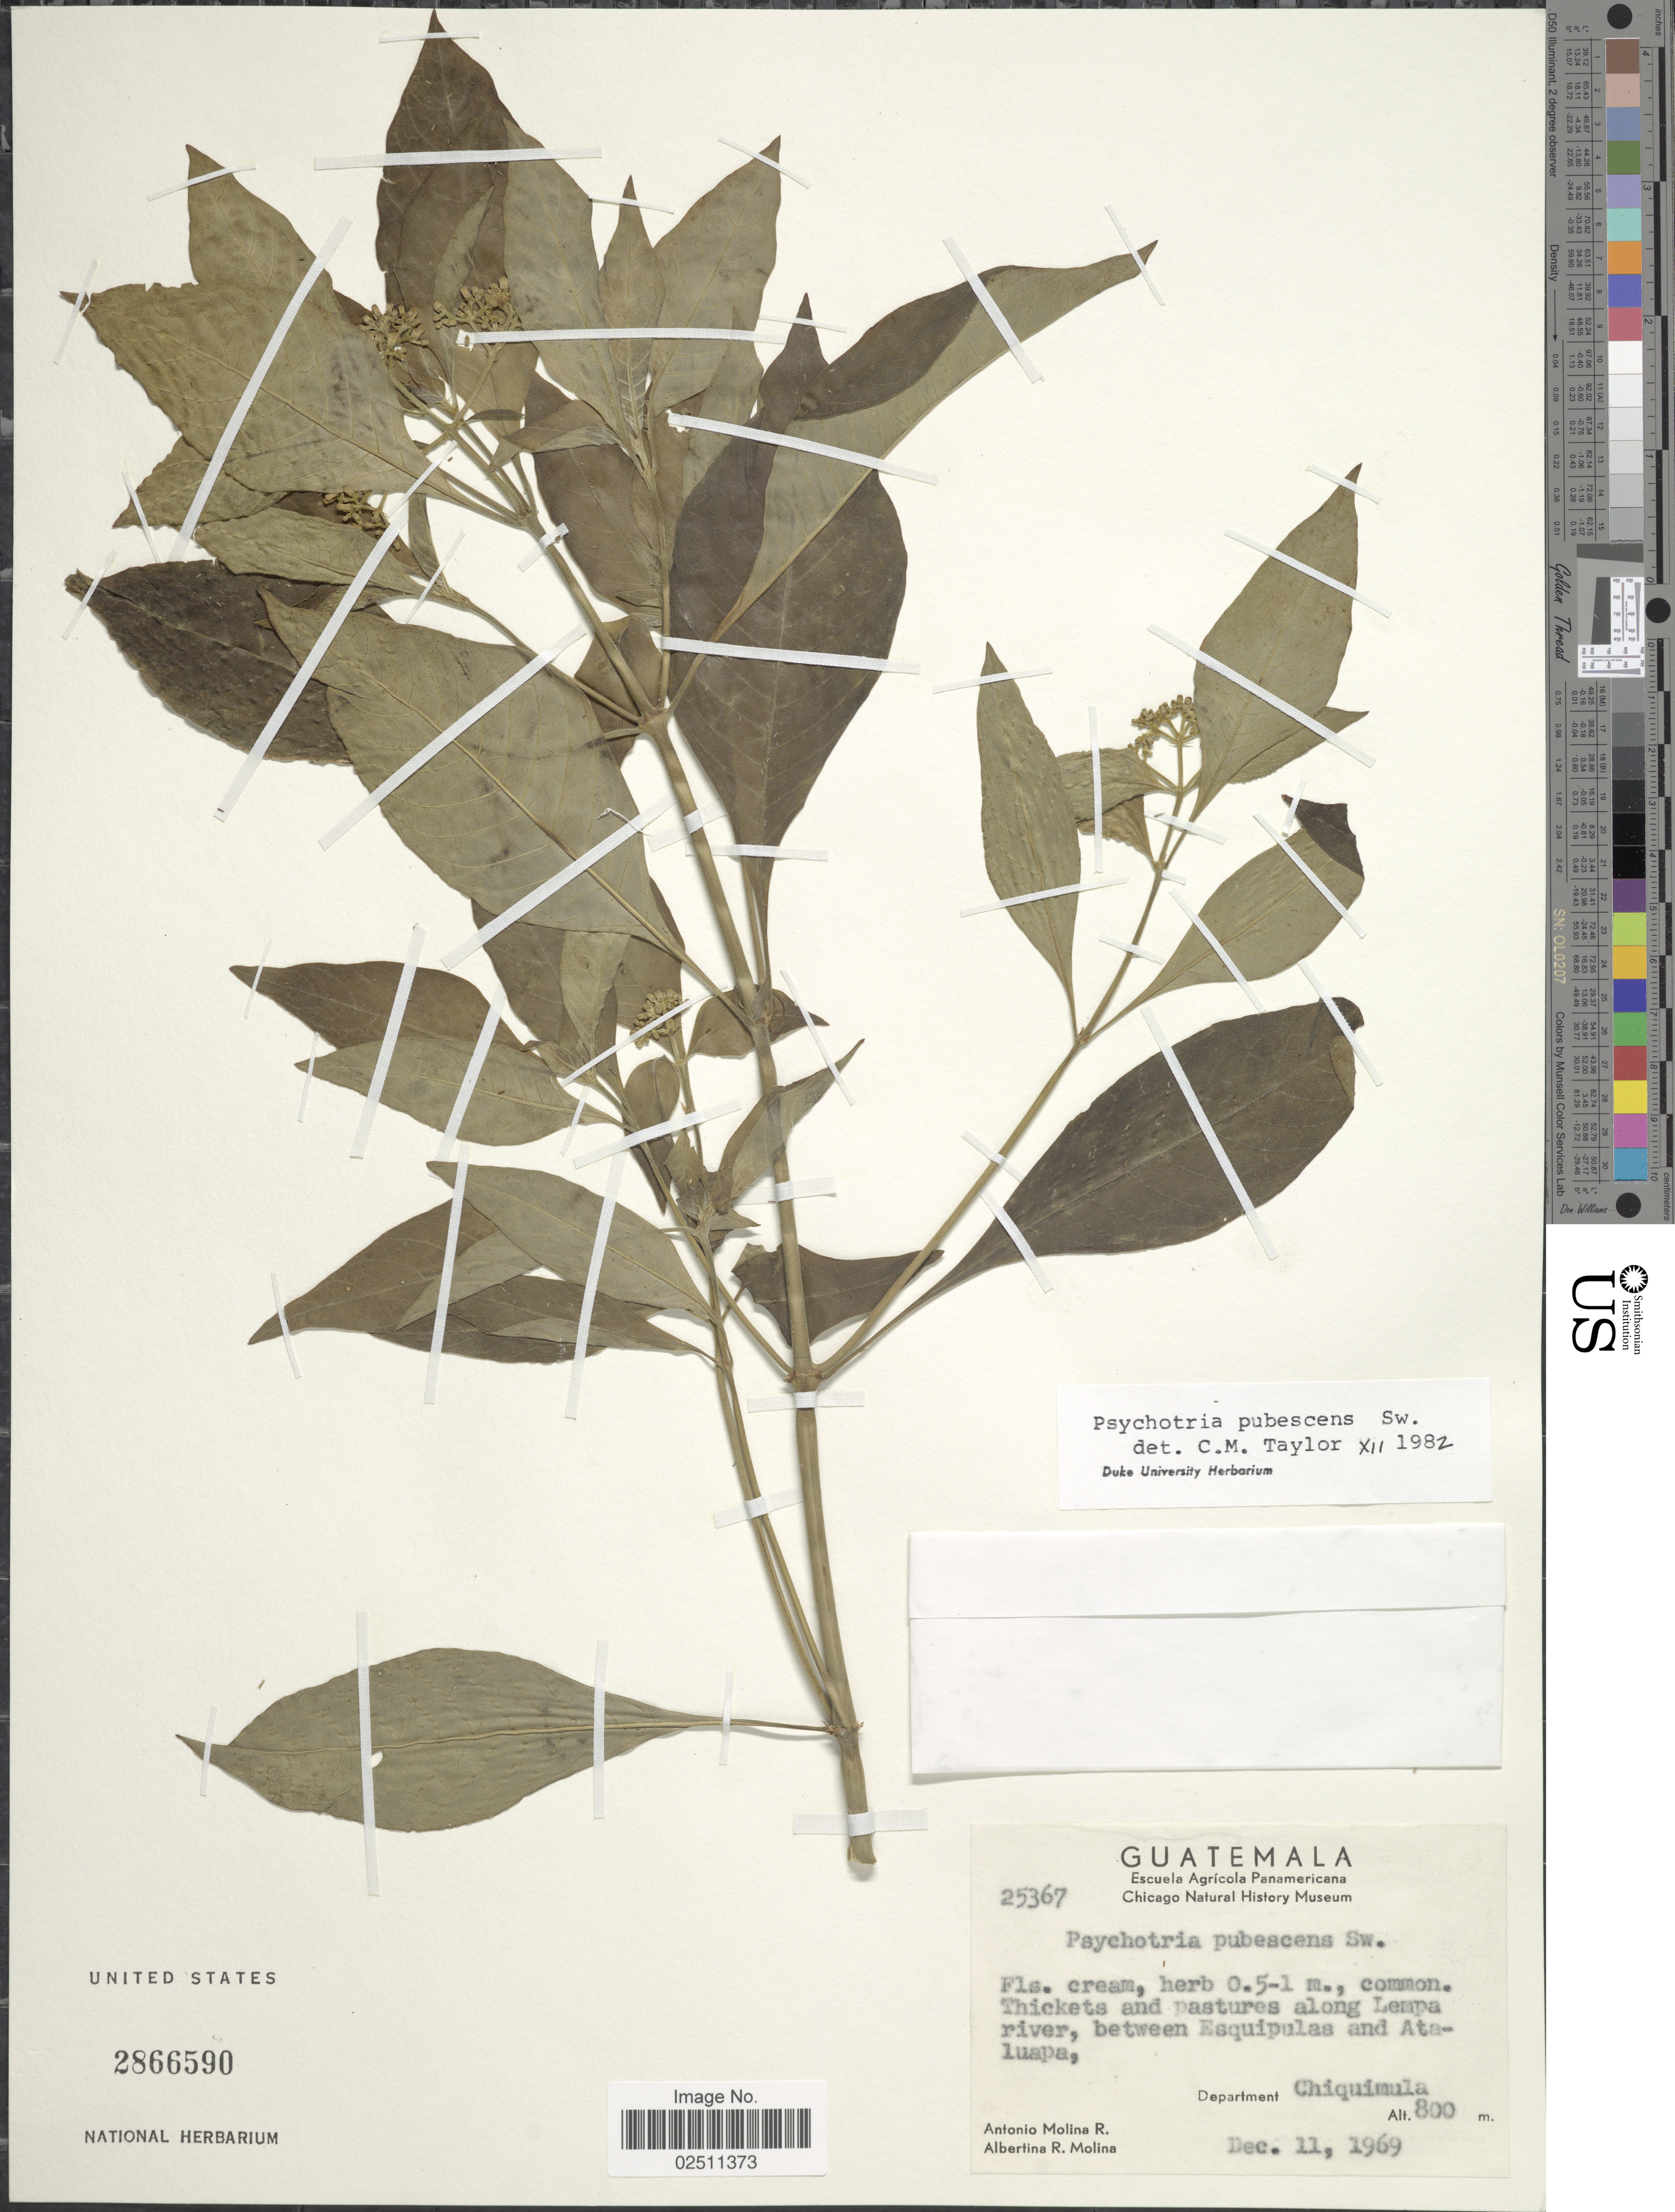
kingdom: Plantae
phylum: Tracheophyta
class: Magnoliopsida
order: Gentianales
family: Rubiaceae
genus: Psychotria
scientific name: Psychotria pubescens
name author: Sw.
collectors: A. Molina R. & A. R. Molina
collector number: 25367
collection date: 1969-12-11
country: Guatemala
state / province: Chiquimula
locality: Thickets and pastures along Lempa river, between Esquipulas and Ataluapa, Department Chiquimula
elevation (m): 800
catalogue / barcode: US 2866590